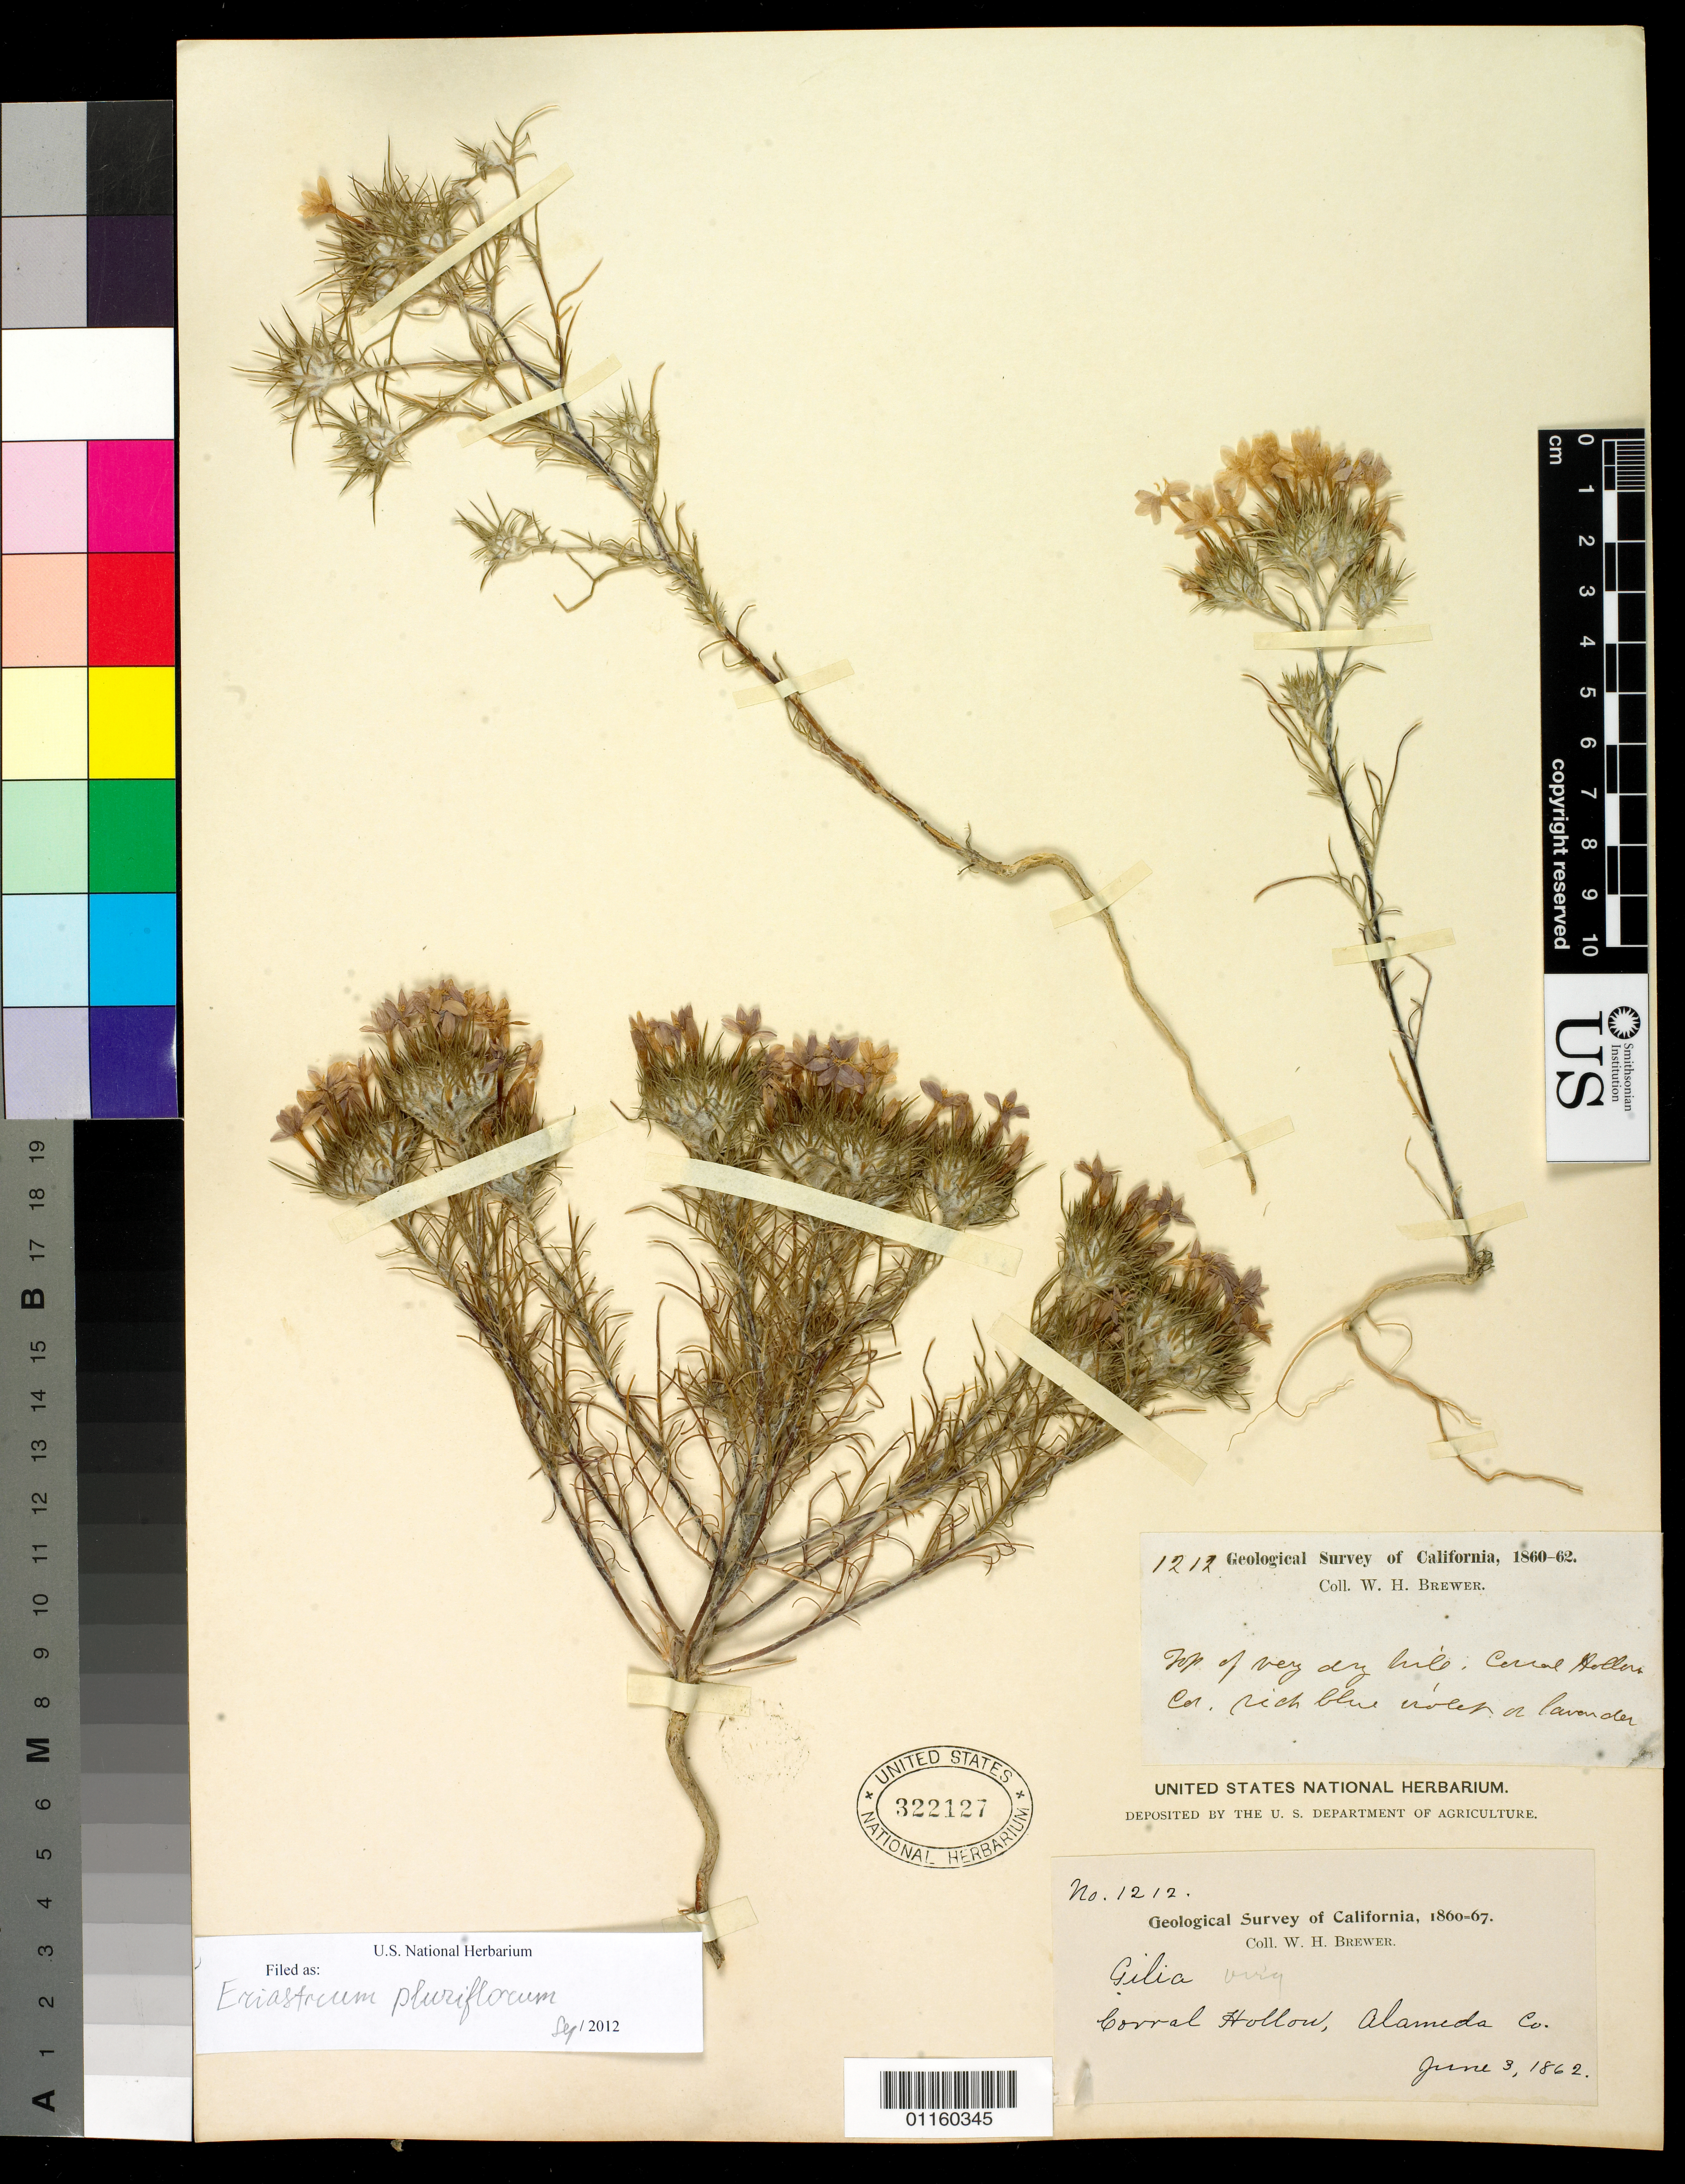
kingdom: Plantae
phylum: Tracheophyta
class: Magnoliopsida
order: Ericales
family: Polemoniaceae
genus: Eriastrum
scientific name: Eriastrum pluriflorum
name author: (A. Heller) H. Mason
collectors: W. H. Brewer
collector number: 1212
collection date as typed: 3 Jun 1862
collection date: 1862-06-03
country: United States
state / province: California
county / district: Alameda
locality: Corral Hollow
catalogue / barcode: US 322127